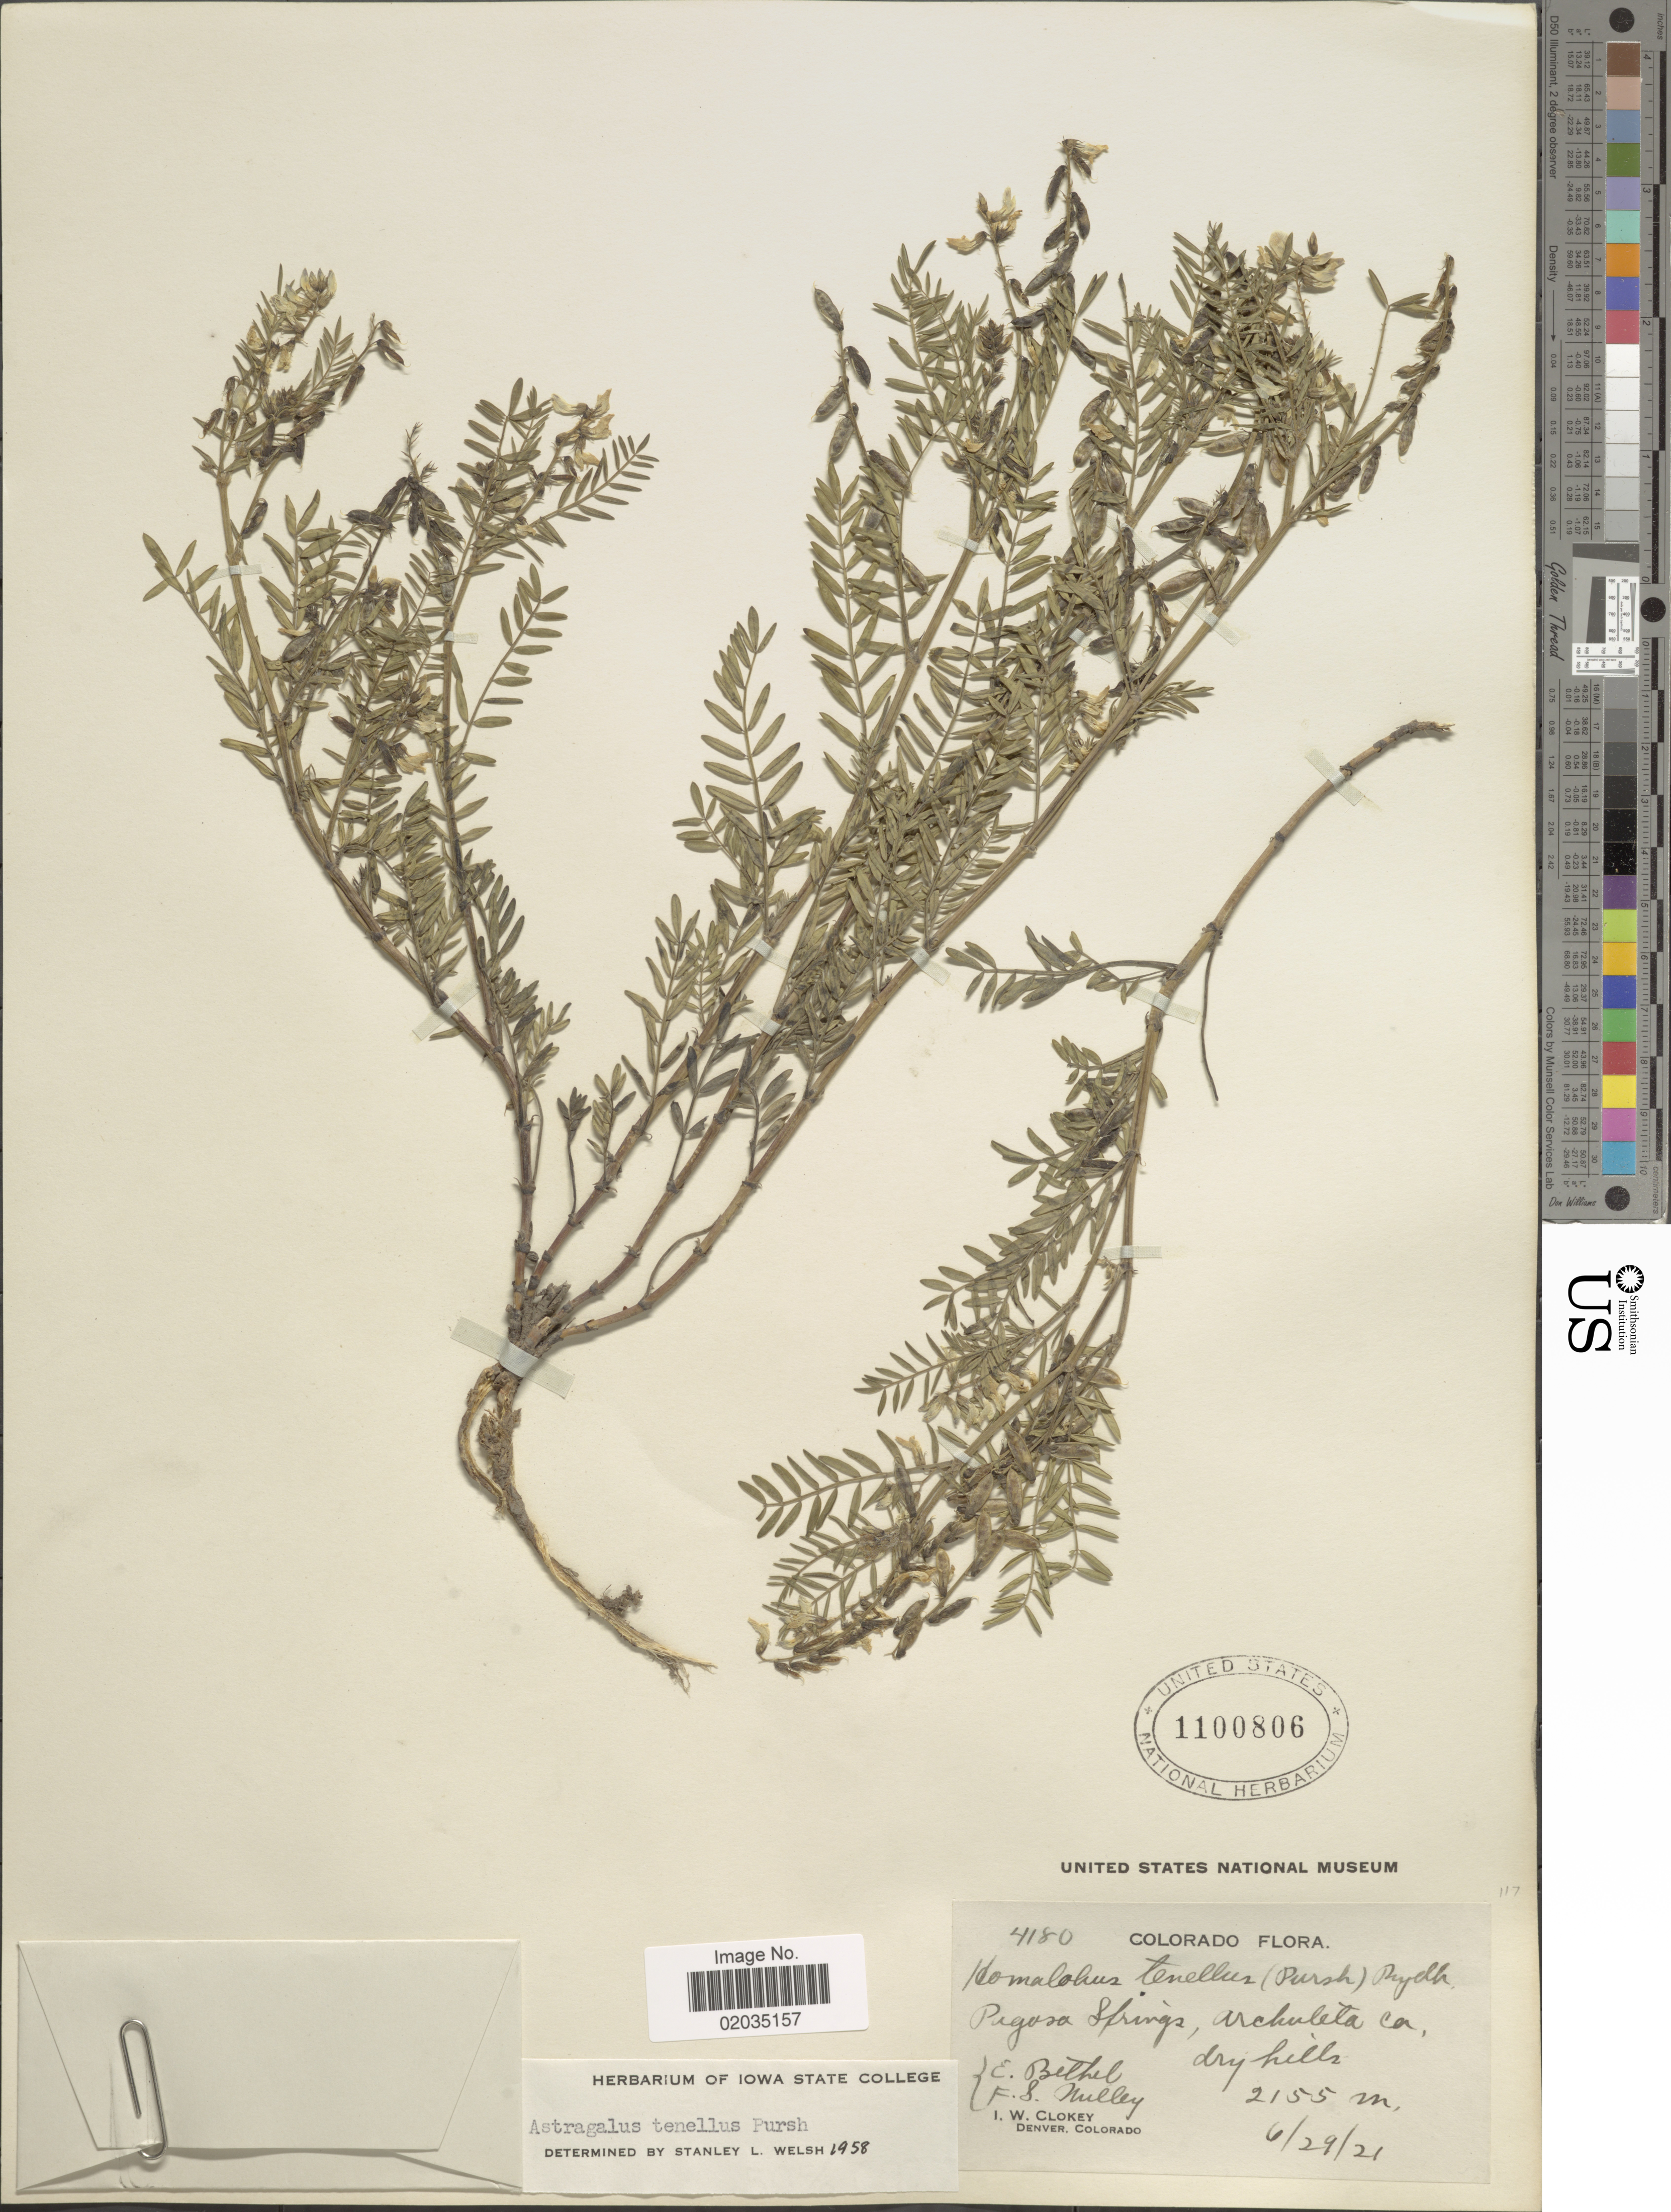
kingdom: Plantae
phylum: Tracheophyta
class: Magnoliopsida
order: Fabales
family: Fabaceae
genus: Astragalus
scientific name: Astragalus tenellus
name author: Pursh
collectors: E. Bethel, F. Milley & I. W. Clokey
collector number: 4180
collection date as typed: Transcribed d/m/y: 29/6/21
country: United States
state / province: Colorado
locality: Pagosa Springs, Archuleta ca. dry hills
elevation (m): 2155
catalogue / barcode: US 1100806